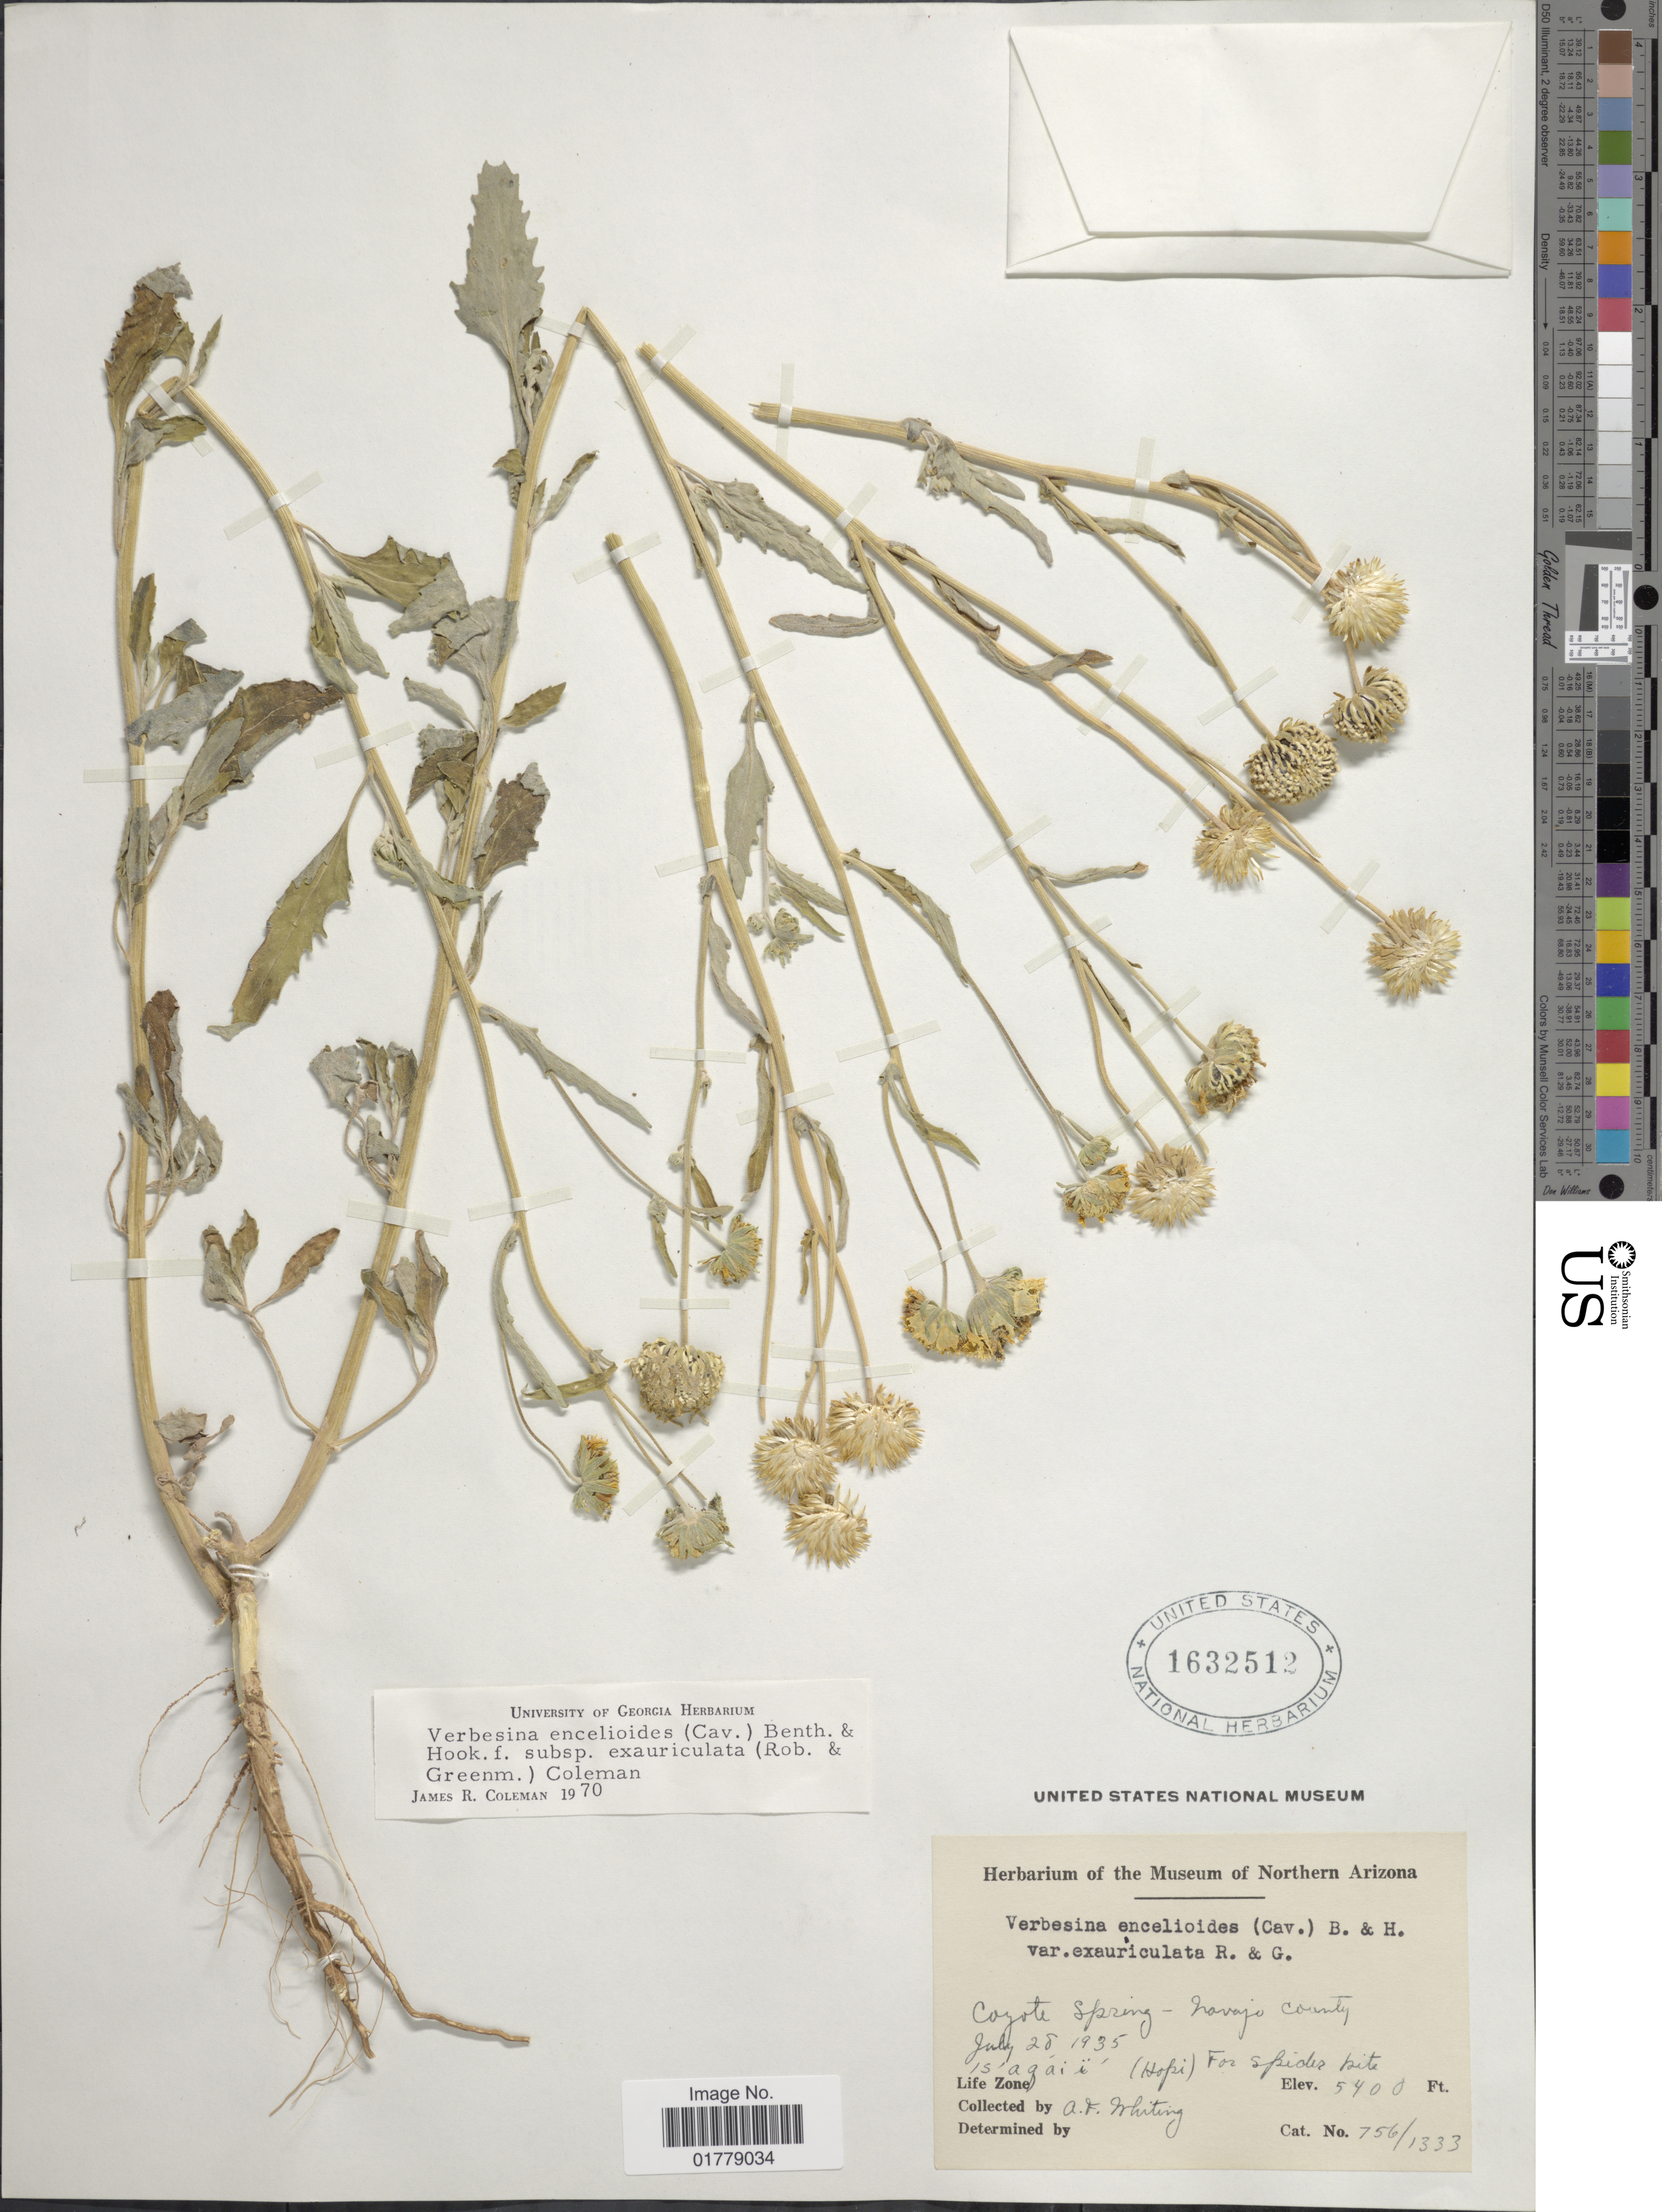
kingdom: Plantae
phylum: Tracheophyta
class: Magnoliopsida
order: Asterales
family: Asteraceae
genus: Verbesina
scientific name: Verbesina encelioides var. cana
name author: (B.L. Rob.) Greenm.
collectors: A. F. Whiting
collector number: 756/1333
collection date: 1935-07-28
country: United States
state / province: Arizona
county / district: Navajo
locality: Coyote Spring - Navajo County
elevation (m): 1646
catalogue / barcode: US 1632512